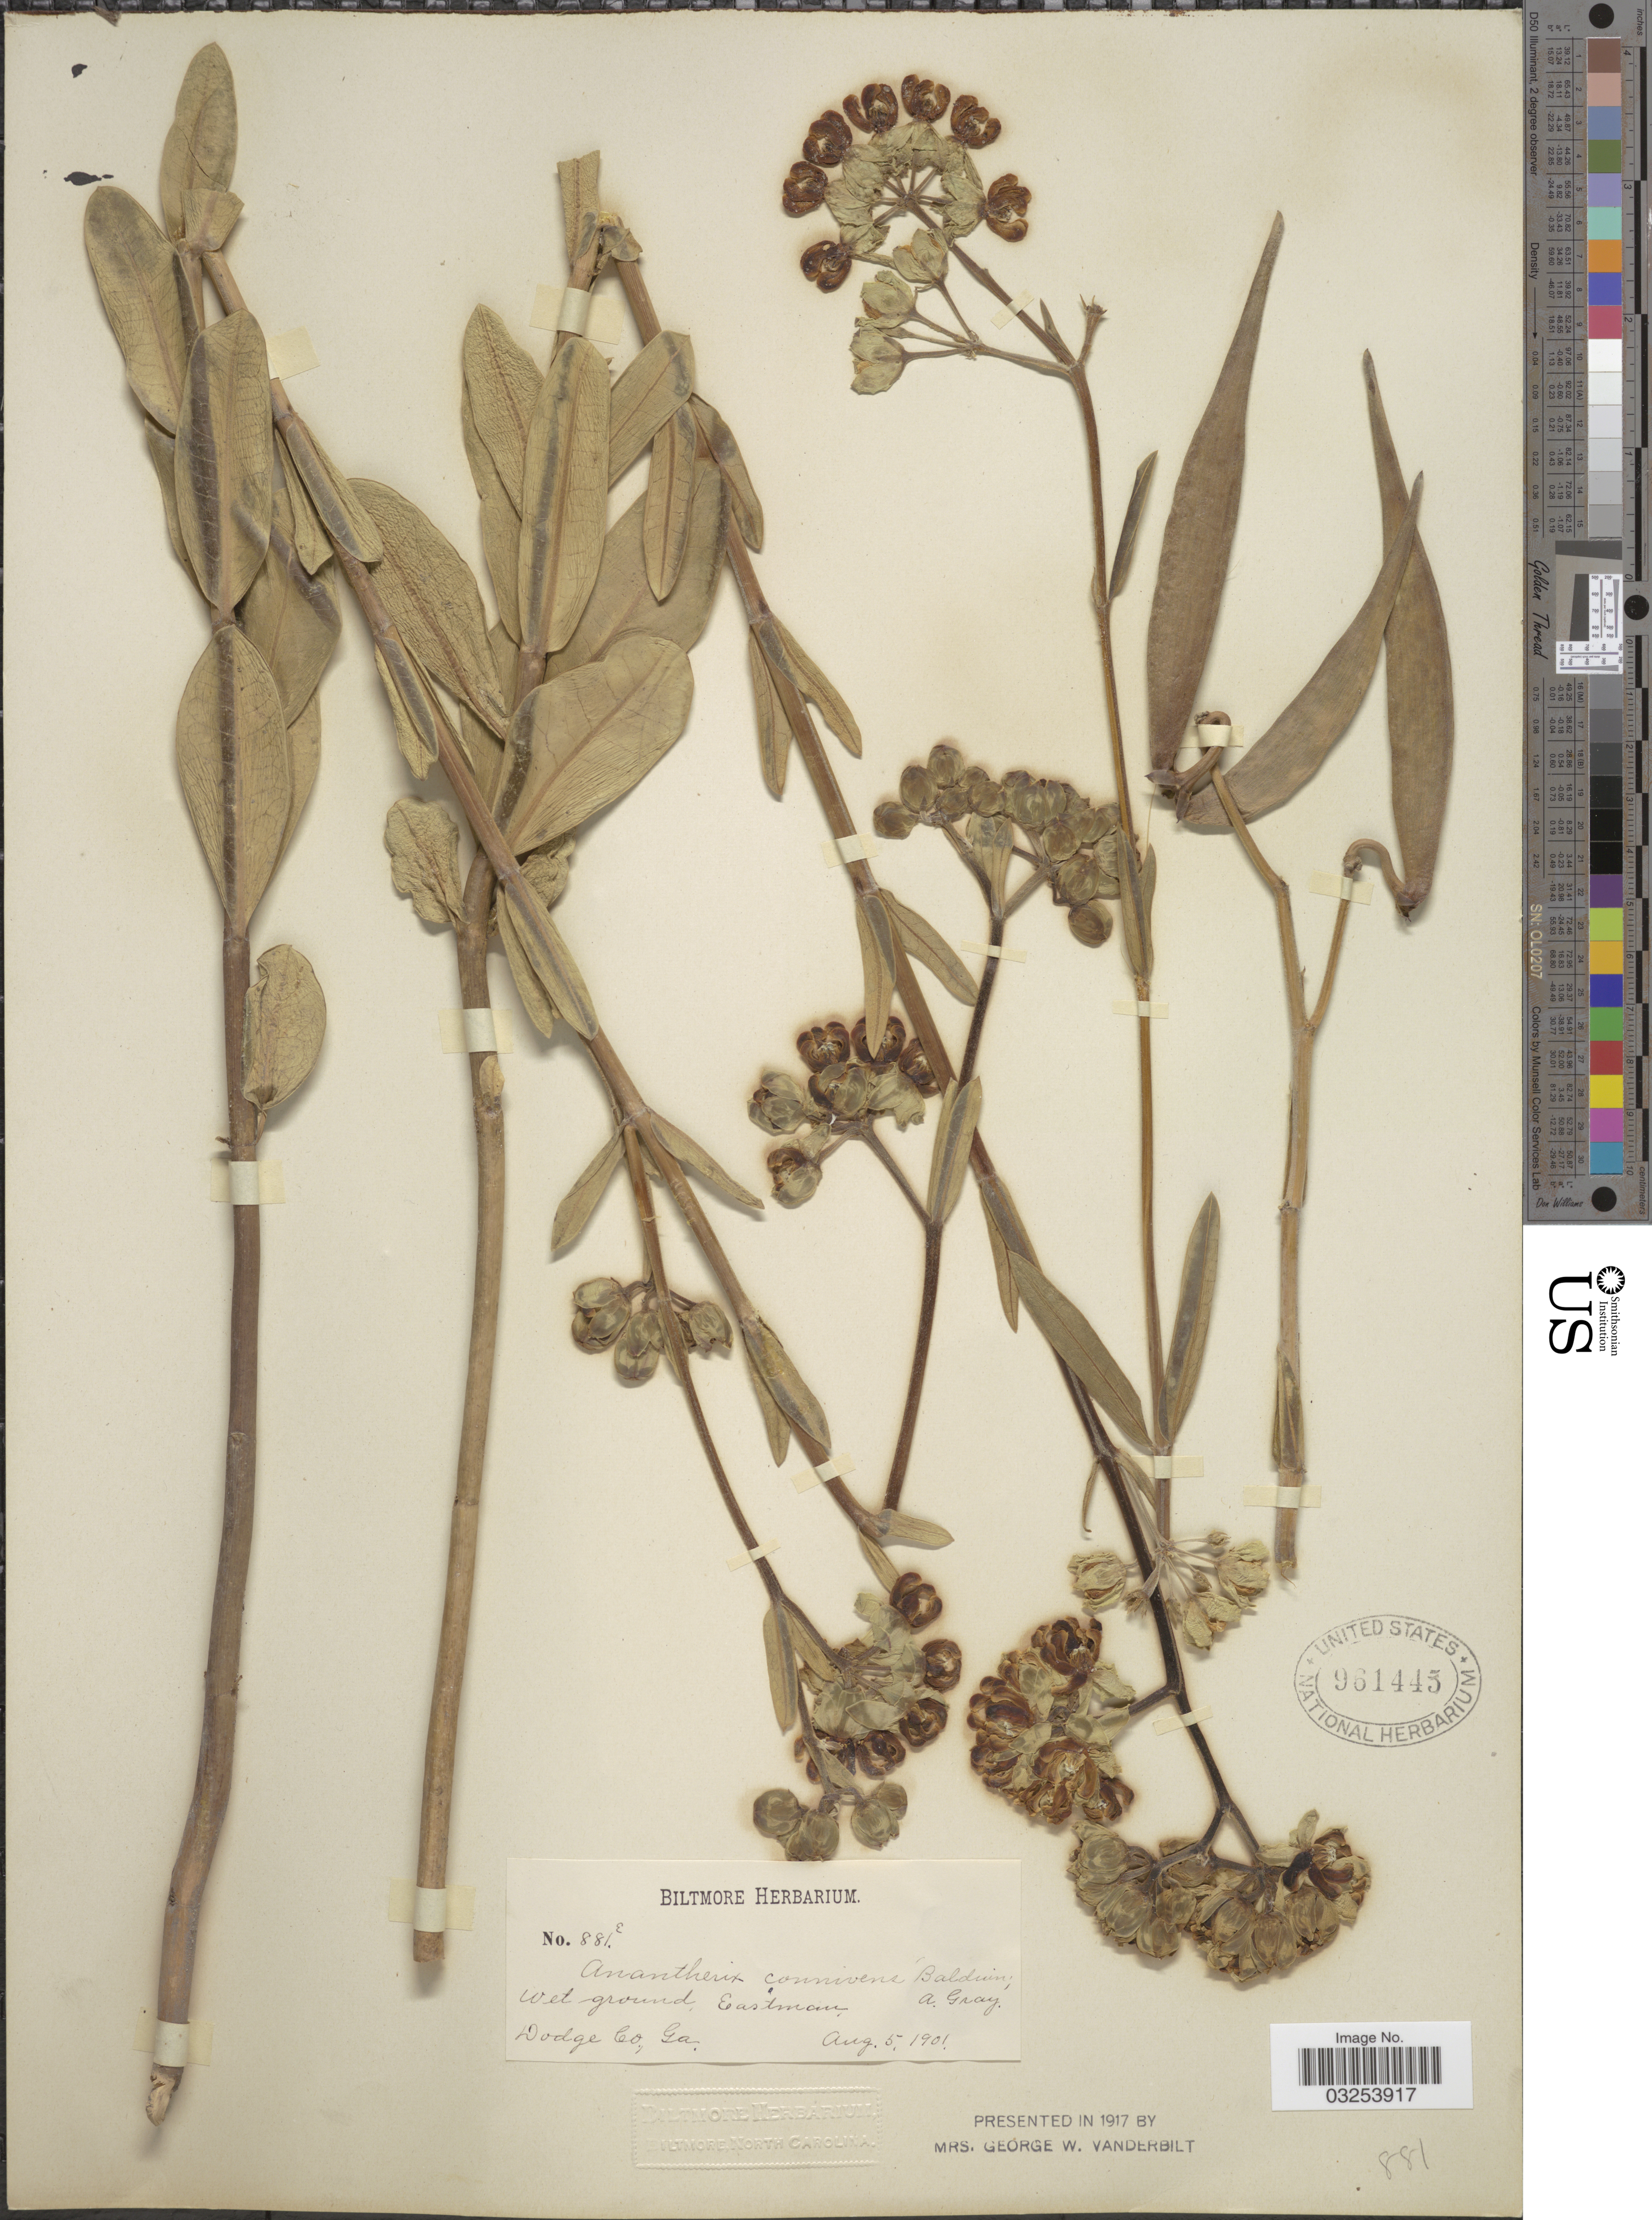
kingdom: Plantae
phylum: Tracheophyta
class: Magnoliopsida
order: Gentianales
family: Apocynaceae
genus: Asclepias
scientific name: Asclepias connivens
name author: Baldwin ex Elliot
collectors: ex herb. Biltmore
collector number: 881E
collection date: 1901-08-05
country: United States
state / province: Georgia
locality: Eastman, Dodge Co.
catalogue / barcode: US 961443